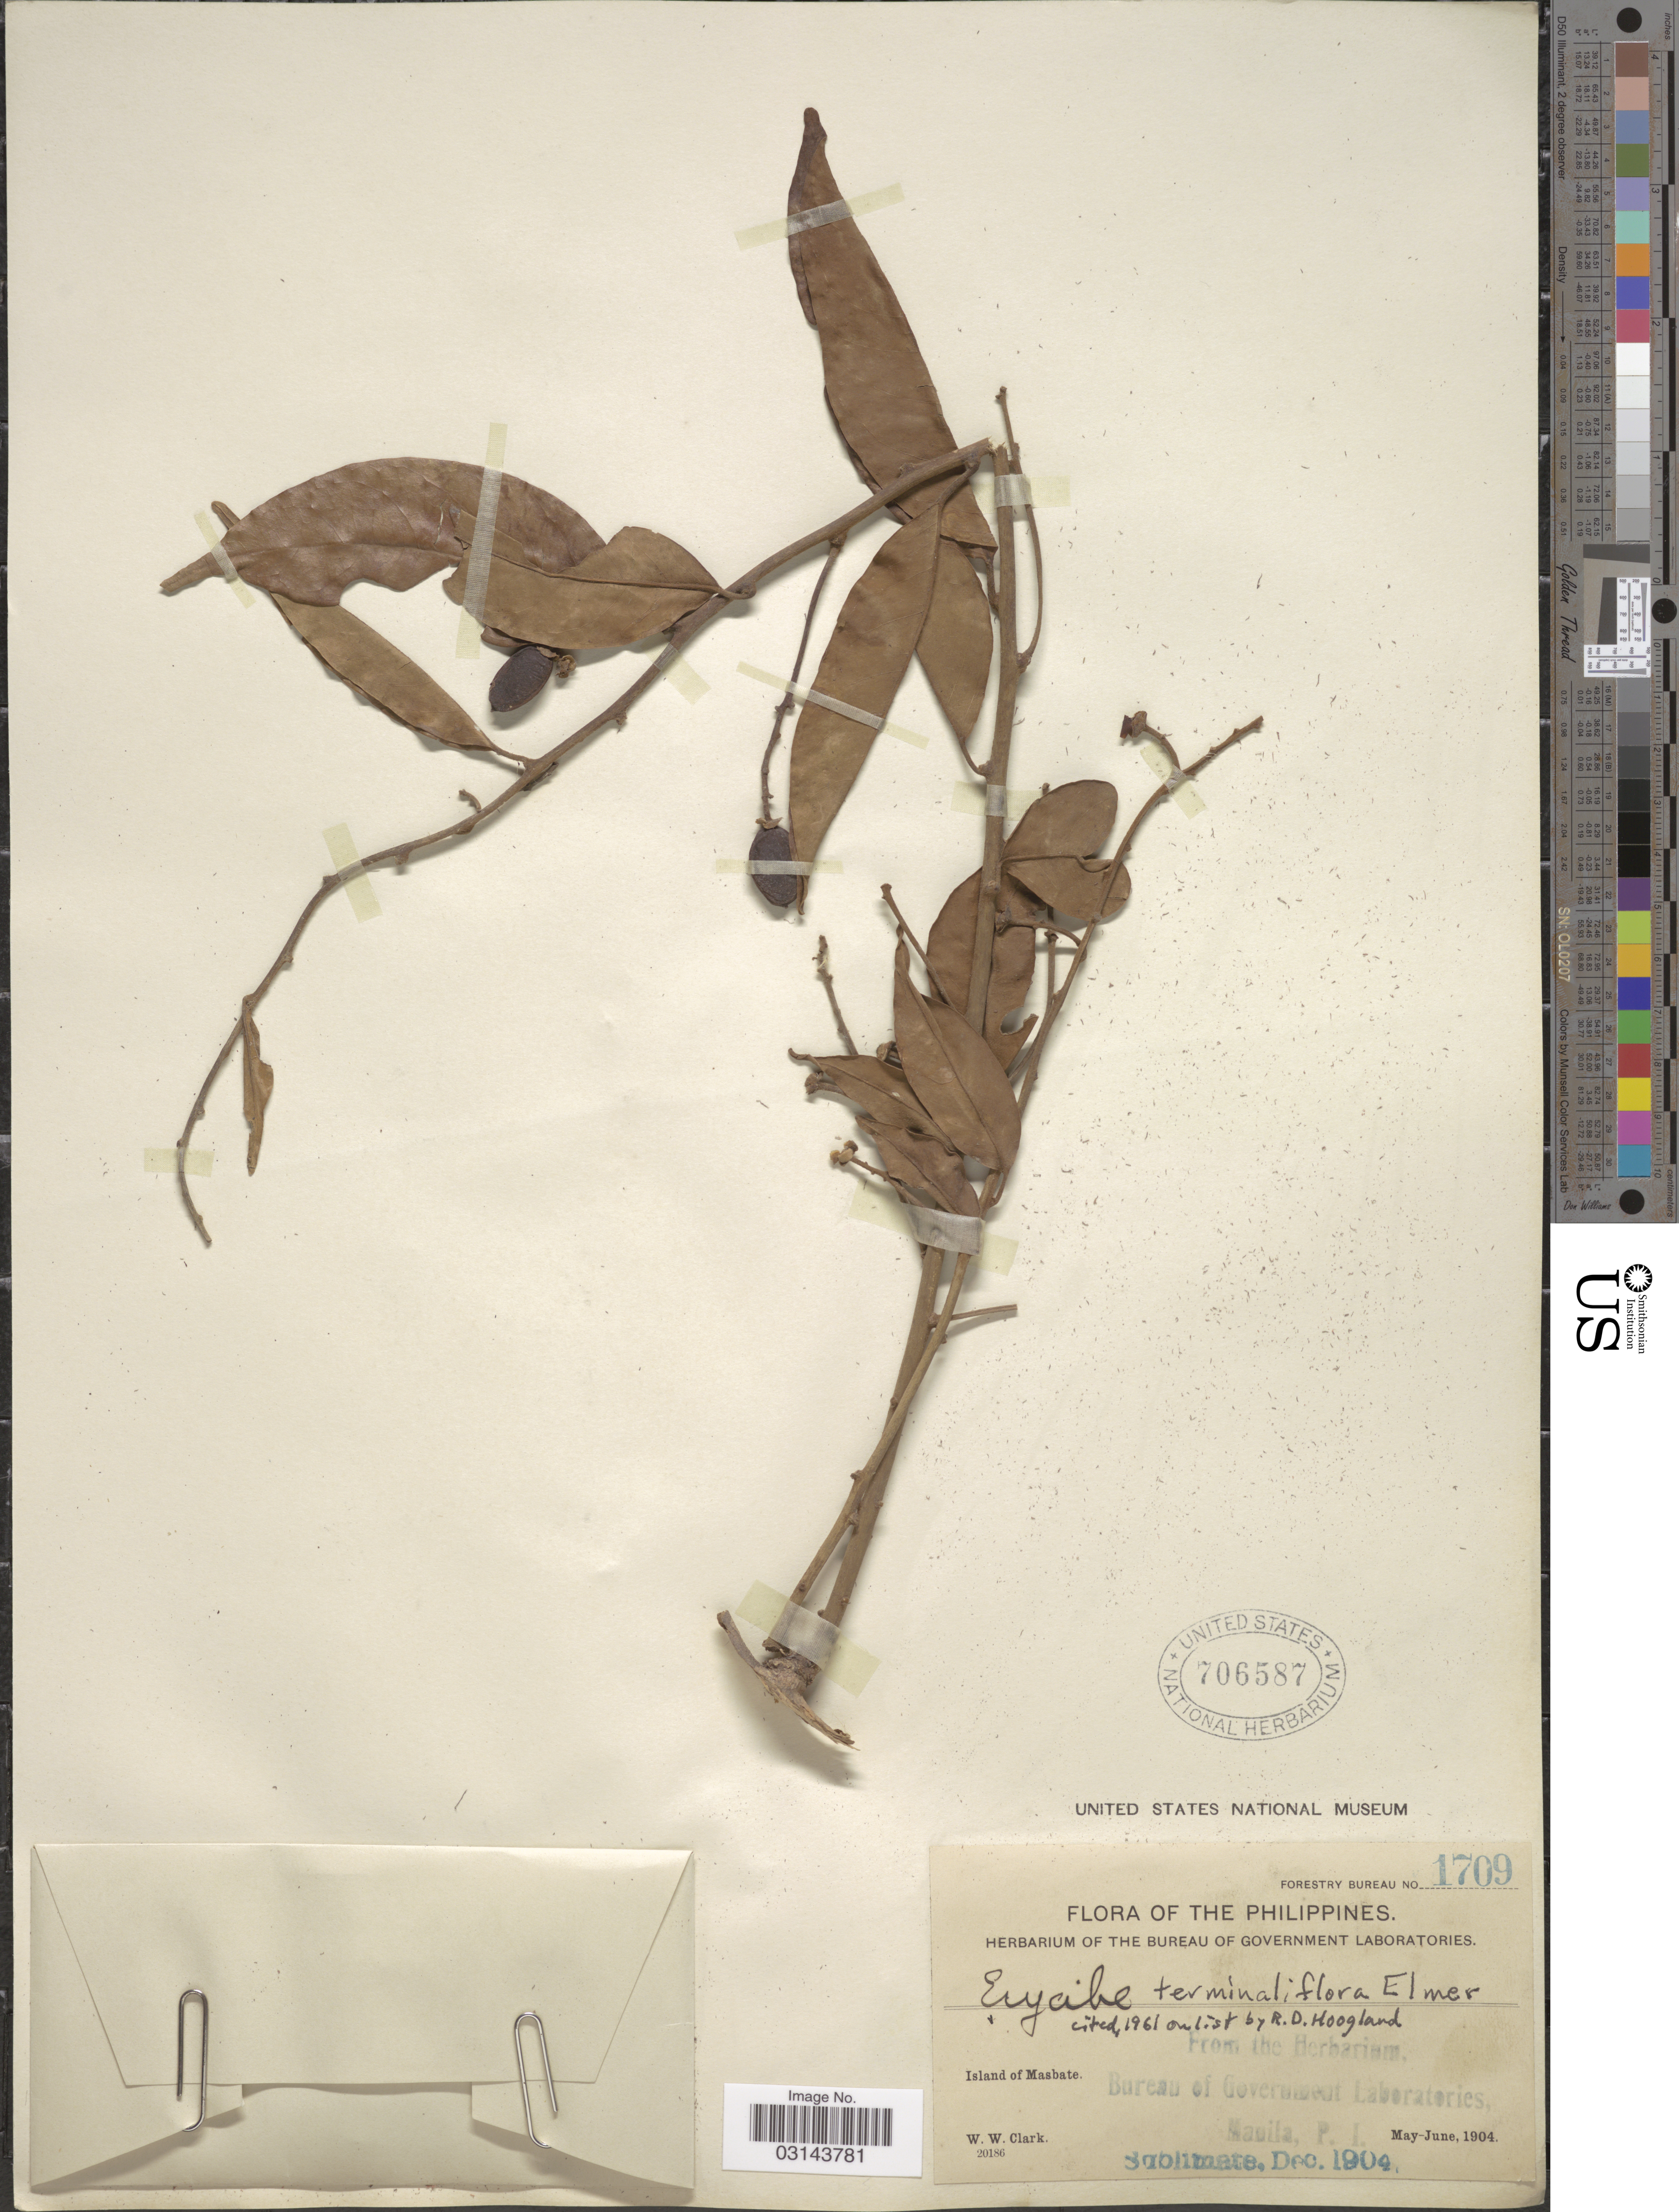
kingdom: Plantae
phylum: Tracheophyta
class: Magnoliopsida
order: Solanales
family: Convolvulaceae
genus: Erycibe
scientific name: Erycibe terminaliflora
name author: Elmer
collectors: W. W. Clark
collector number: Forestry Bureau 1709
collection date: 1904-05/1904-06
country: Philippines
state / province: Bicol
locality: Island of Masbate.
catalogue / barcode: US 706587